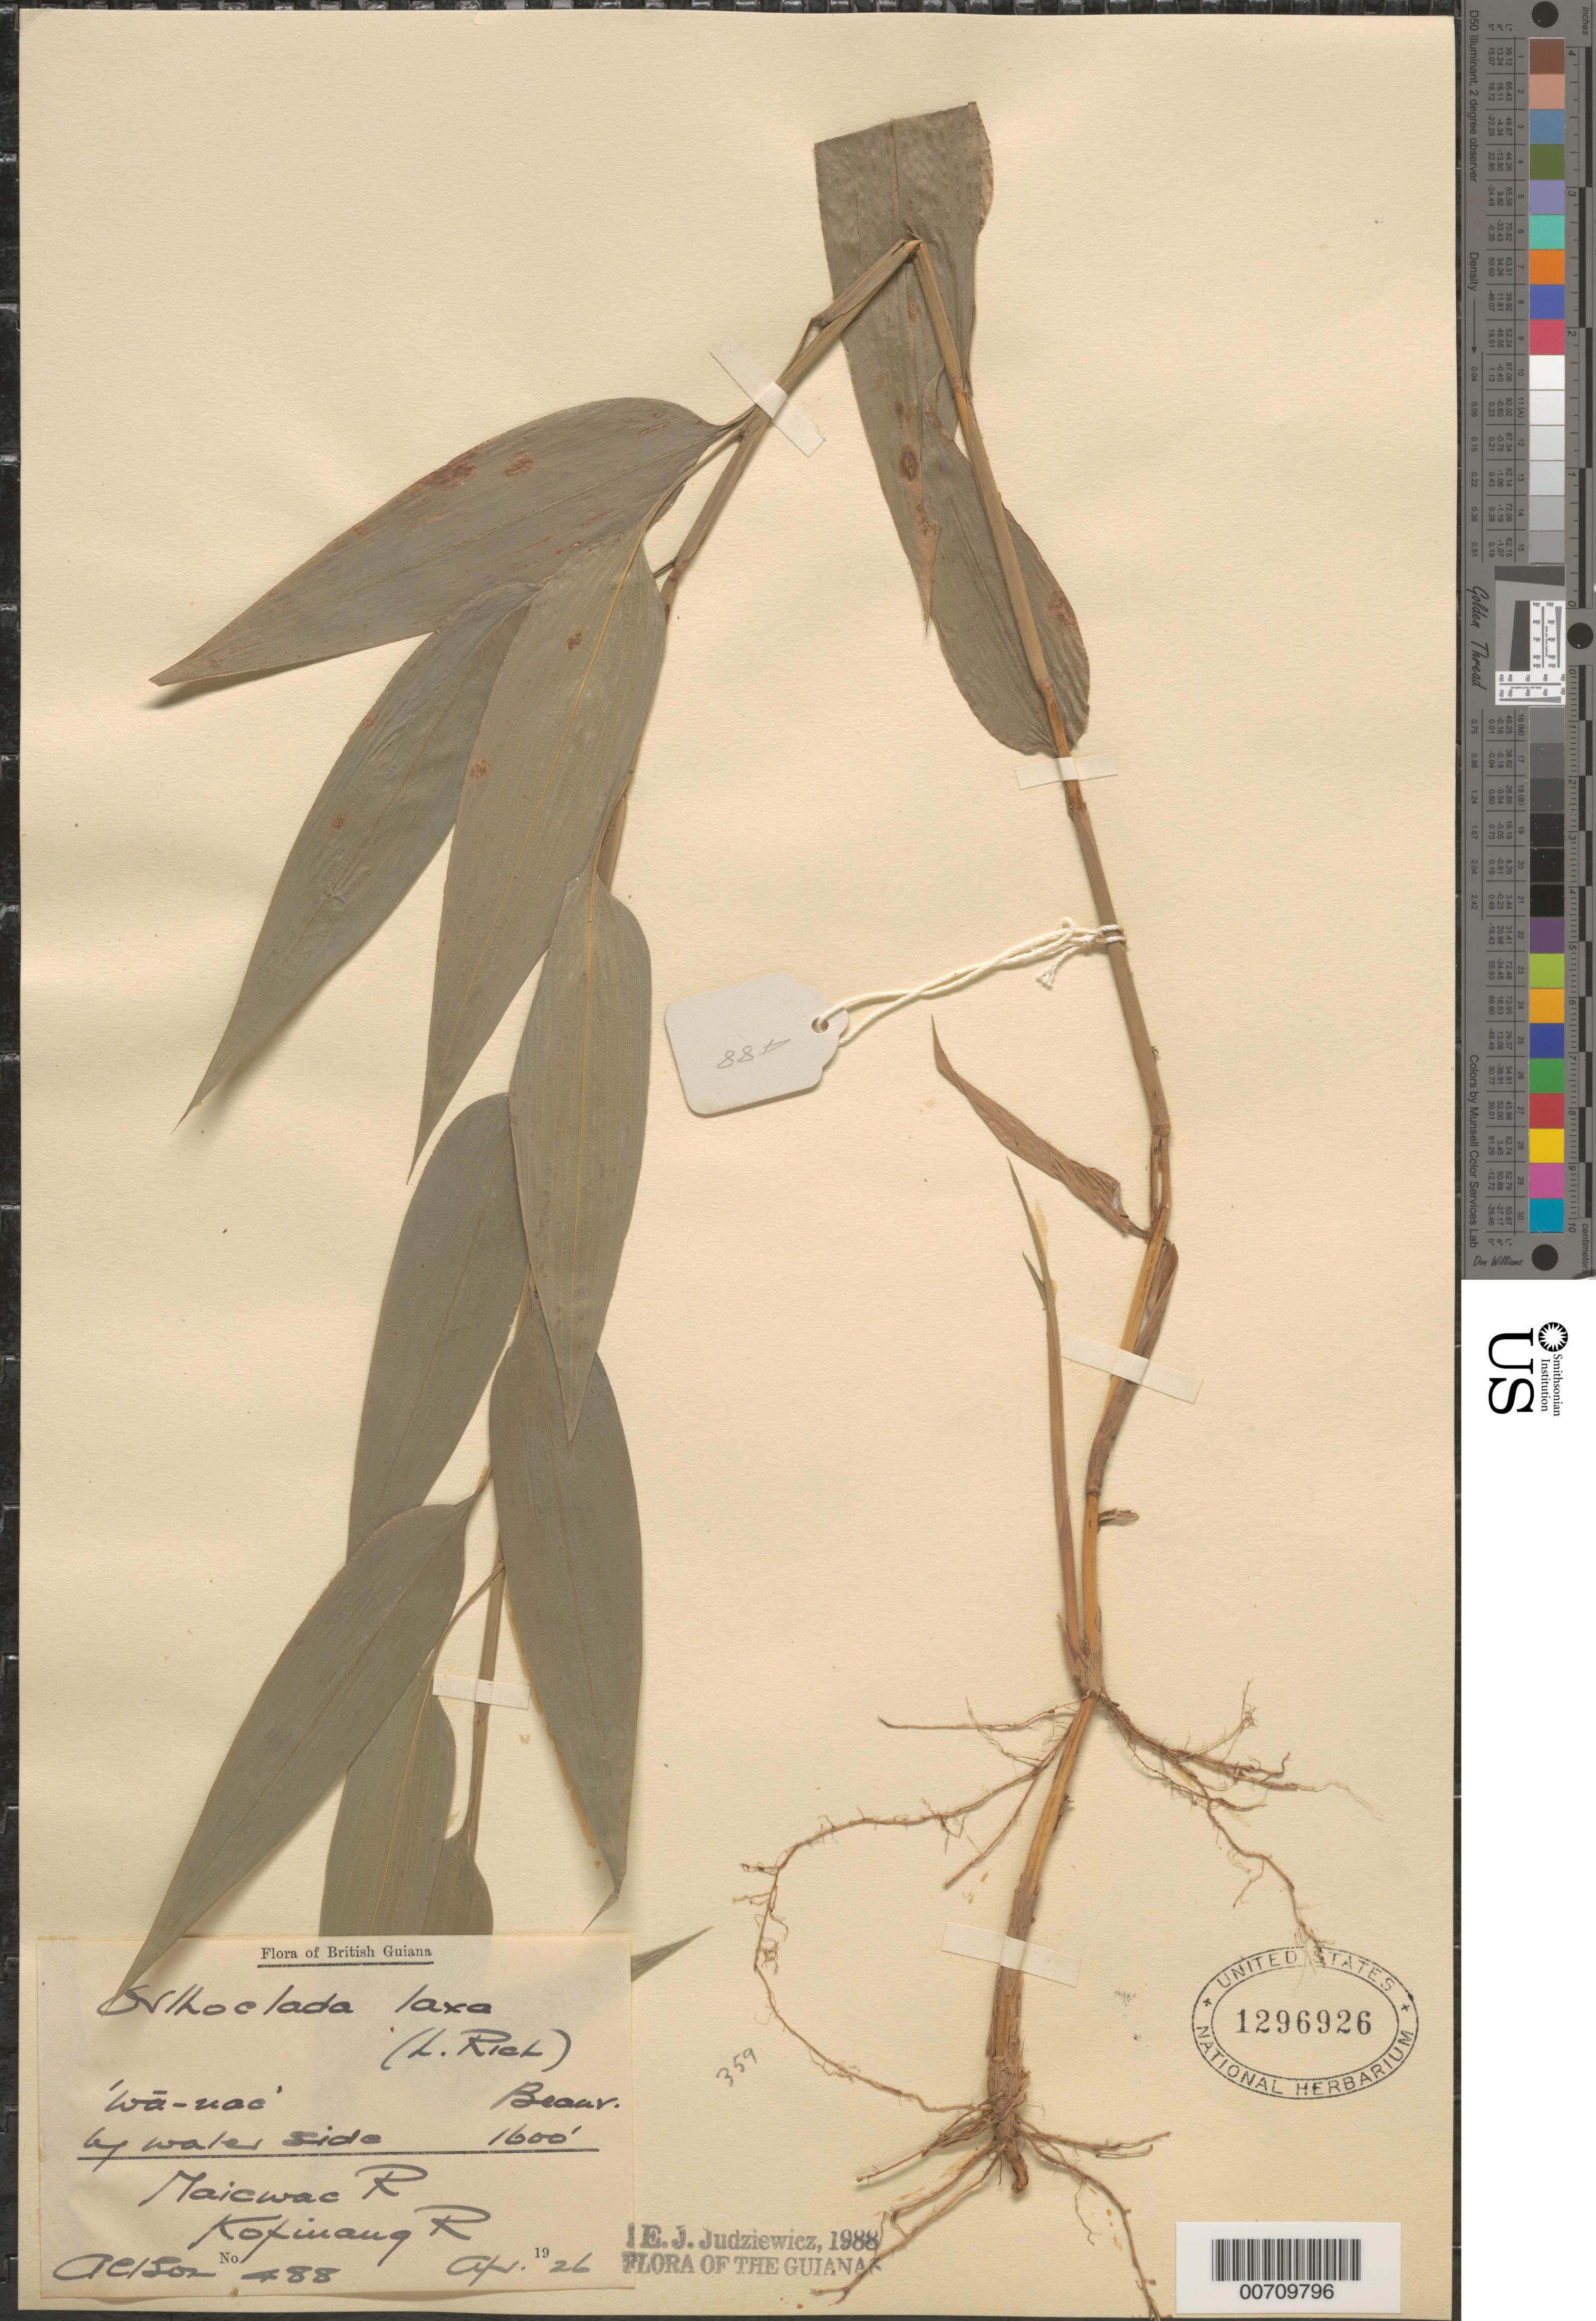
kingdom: Plantae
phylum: Tracheophyta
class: Liliopsida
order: Poales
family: Poaceae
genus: Orthoclada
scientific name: Orthoclada laxa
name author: P. Beauv.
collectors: -- Aelson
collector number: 488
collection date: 1926-04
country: Guyana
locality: British Guiana. Maicwac R. Kopinang R.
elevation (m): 488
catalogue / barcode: US 1296926